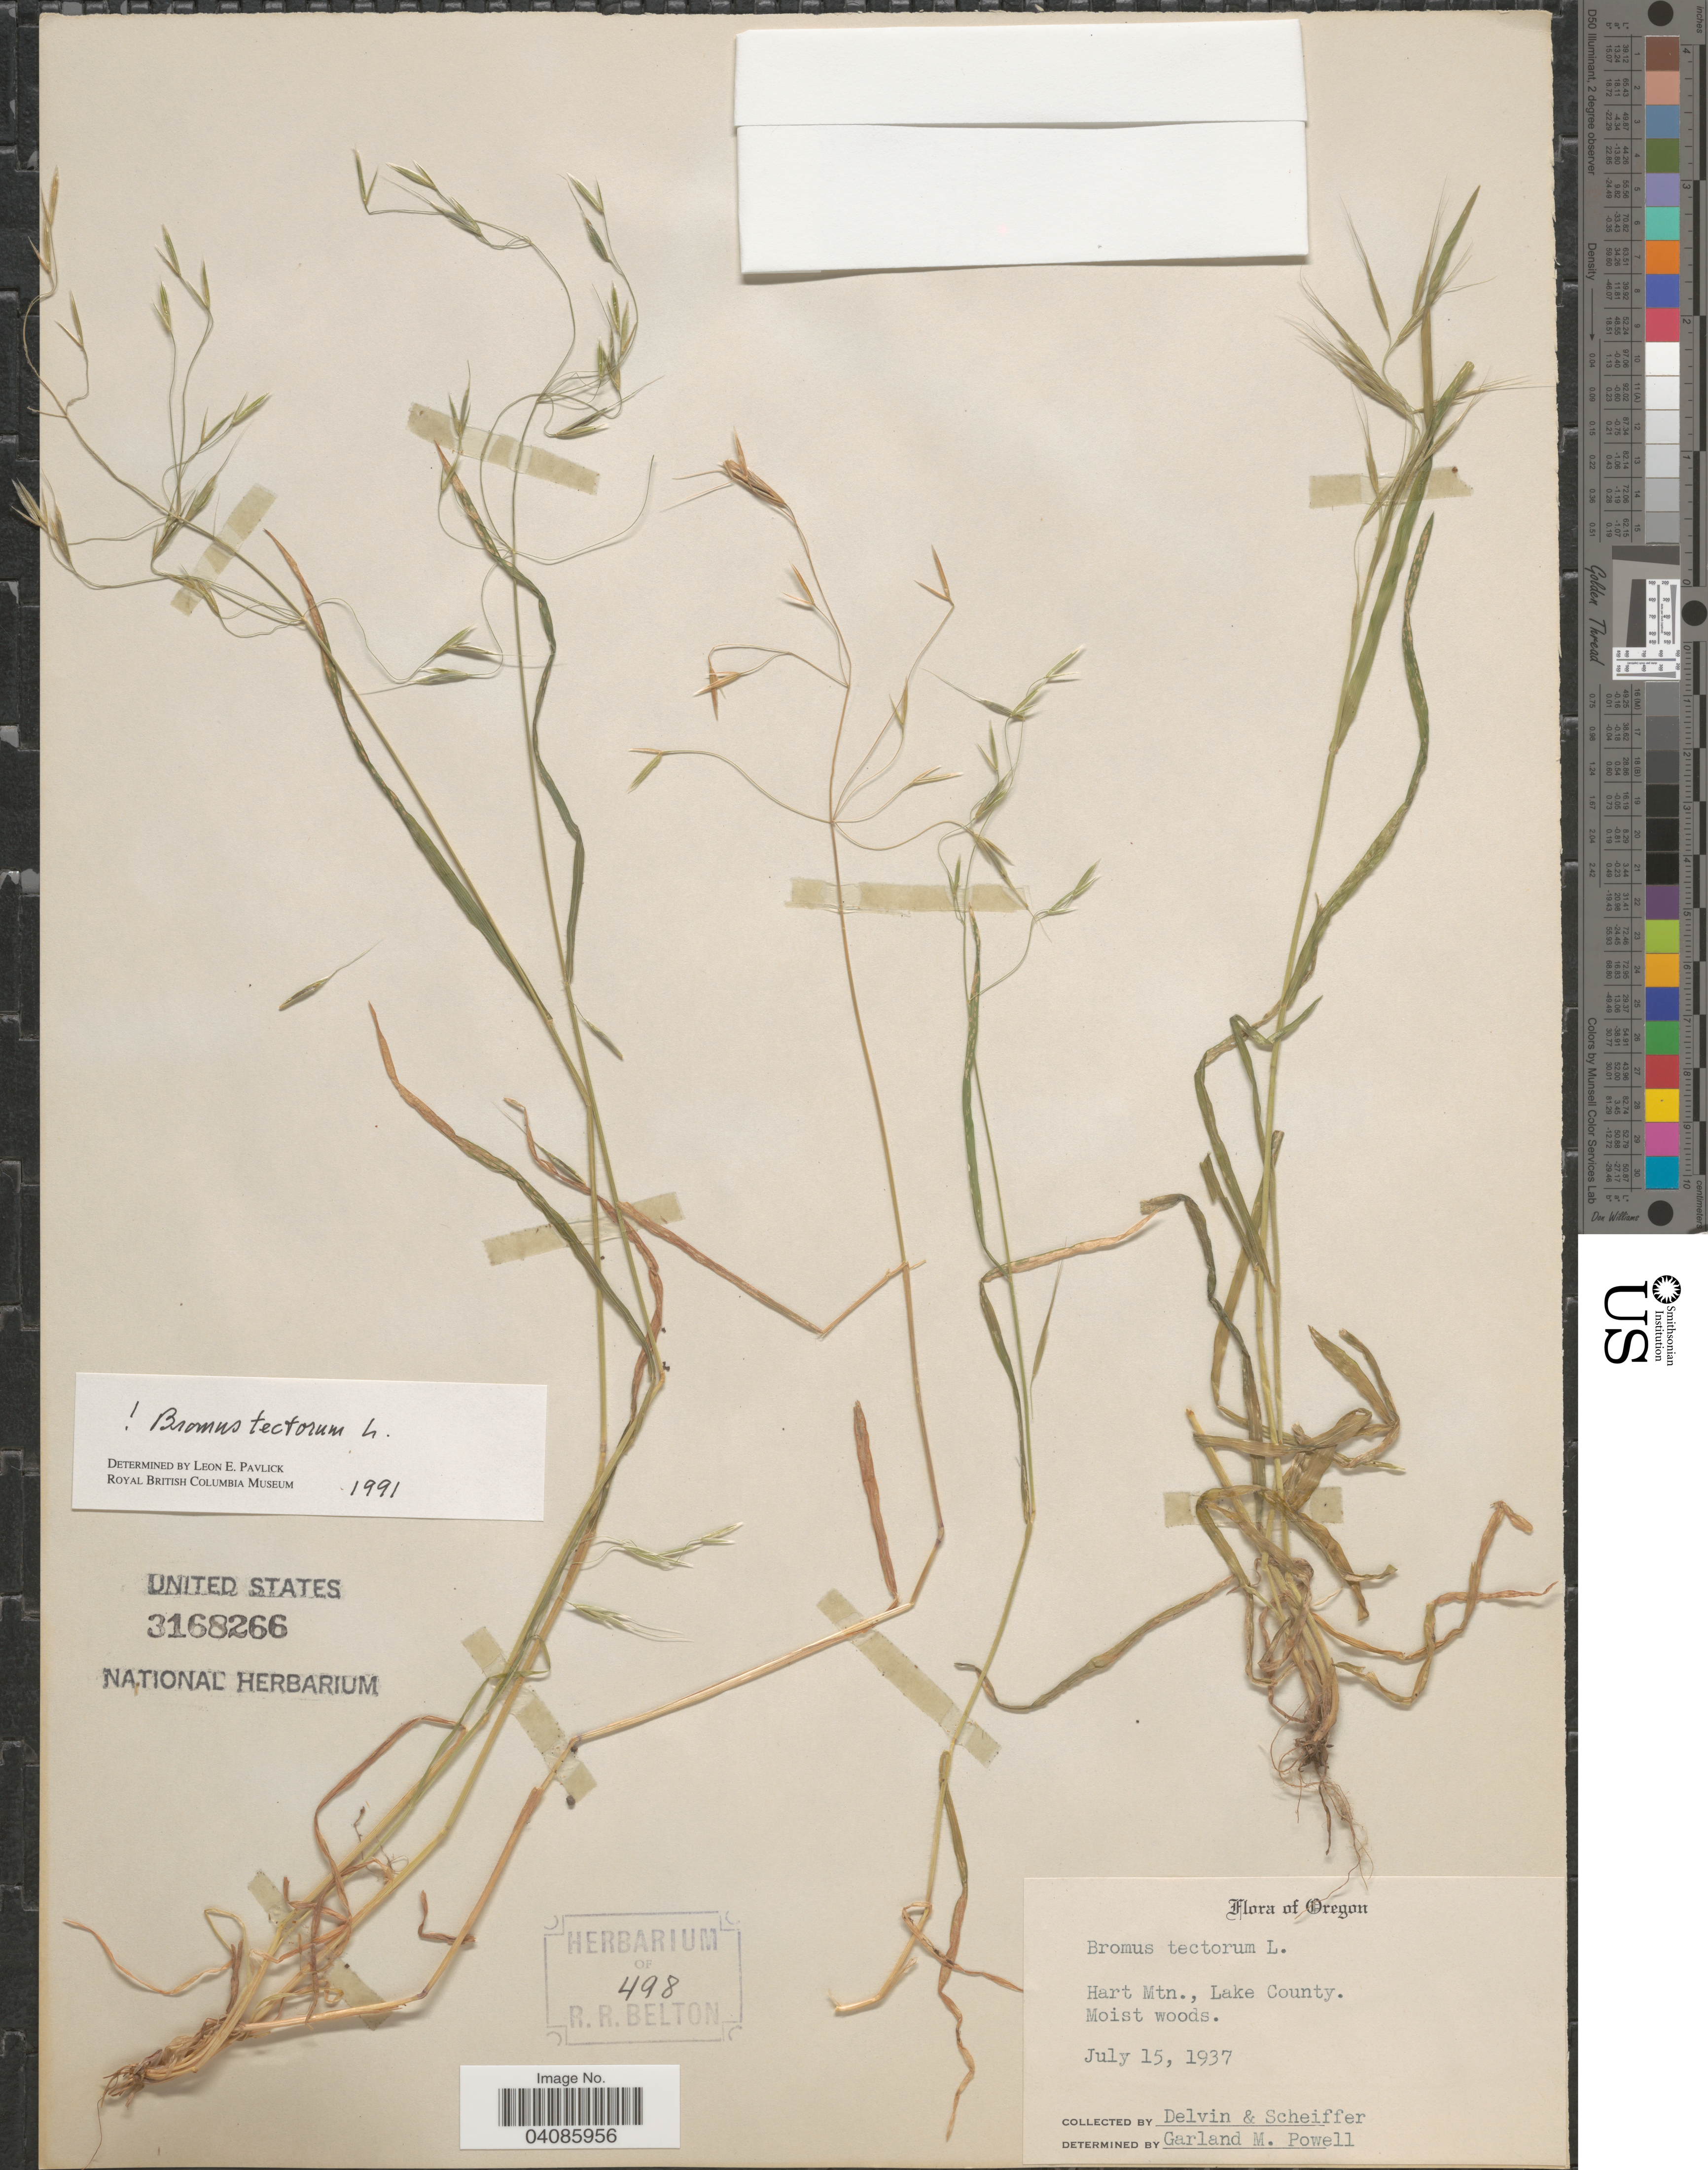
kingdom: Plantae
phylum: Tracheophyta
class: Liliopsida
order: Poales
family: Poaceae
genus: Bromus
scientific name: Bromus tectorum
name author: L.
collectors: Delvin & Scheiffer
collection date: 1937-07-15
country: United States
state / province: Oregon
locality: Hart Mtn., Lake County.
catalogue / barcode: US 3168266